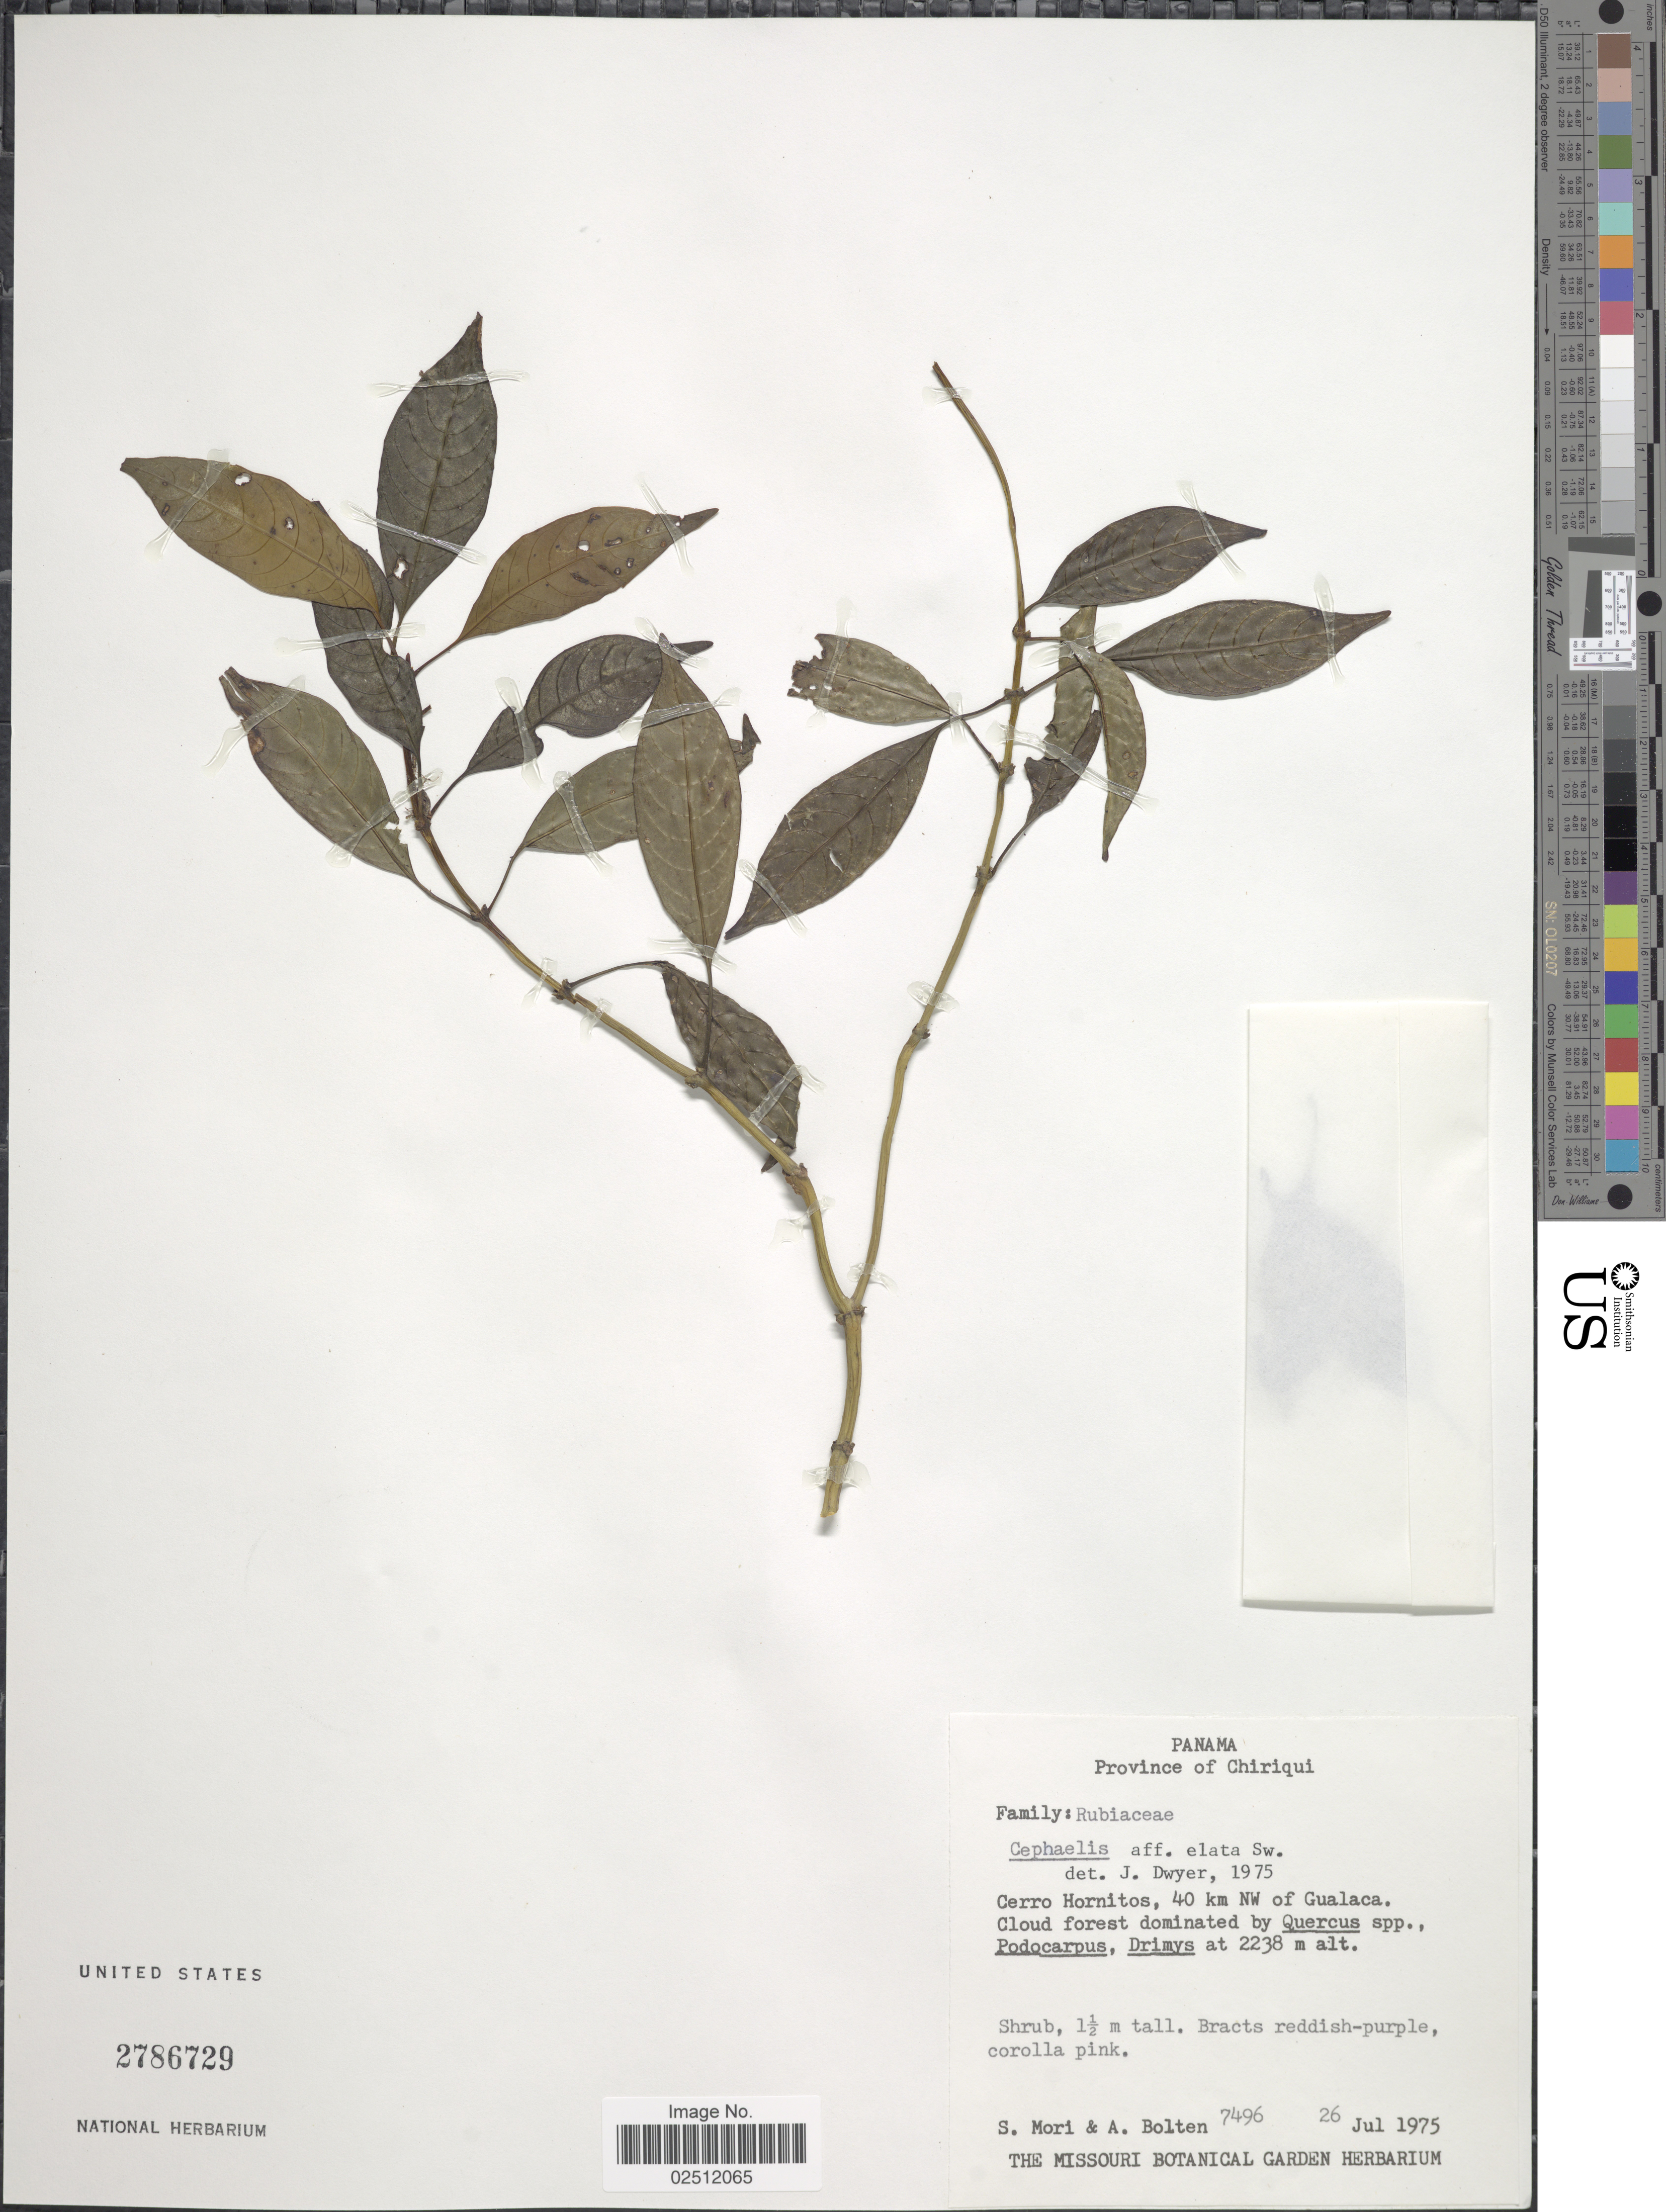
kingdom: Plantae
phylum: Tracheophyta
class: Magnoliopsida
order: Gentianales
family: Rubiaceae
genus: Psychotria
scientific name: Psychotria elata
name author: (Sw.) Hammel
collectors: S. Mori & A. Bolten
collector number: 7496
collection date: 1975-07-26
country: Panama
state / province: Chiriqui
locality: Cerro Hornitos, 40 km NW of Gualaca, Cloud forest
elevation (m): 2238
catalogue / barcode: US 2786729